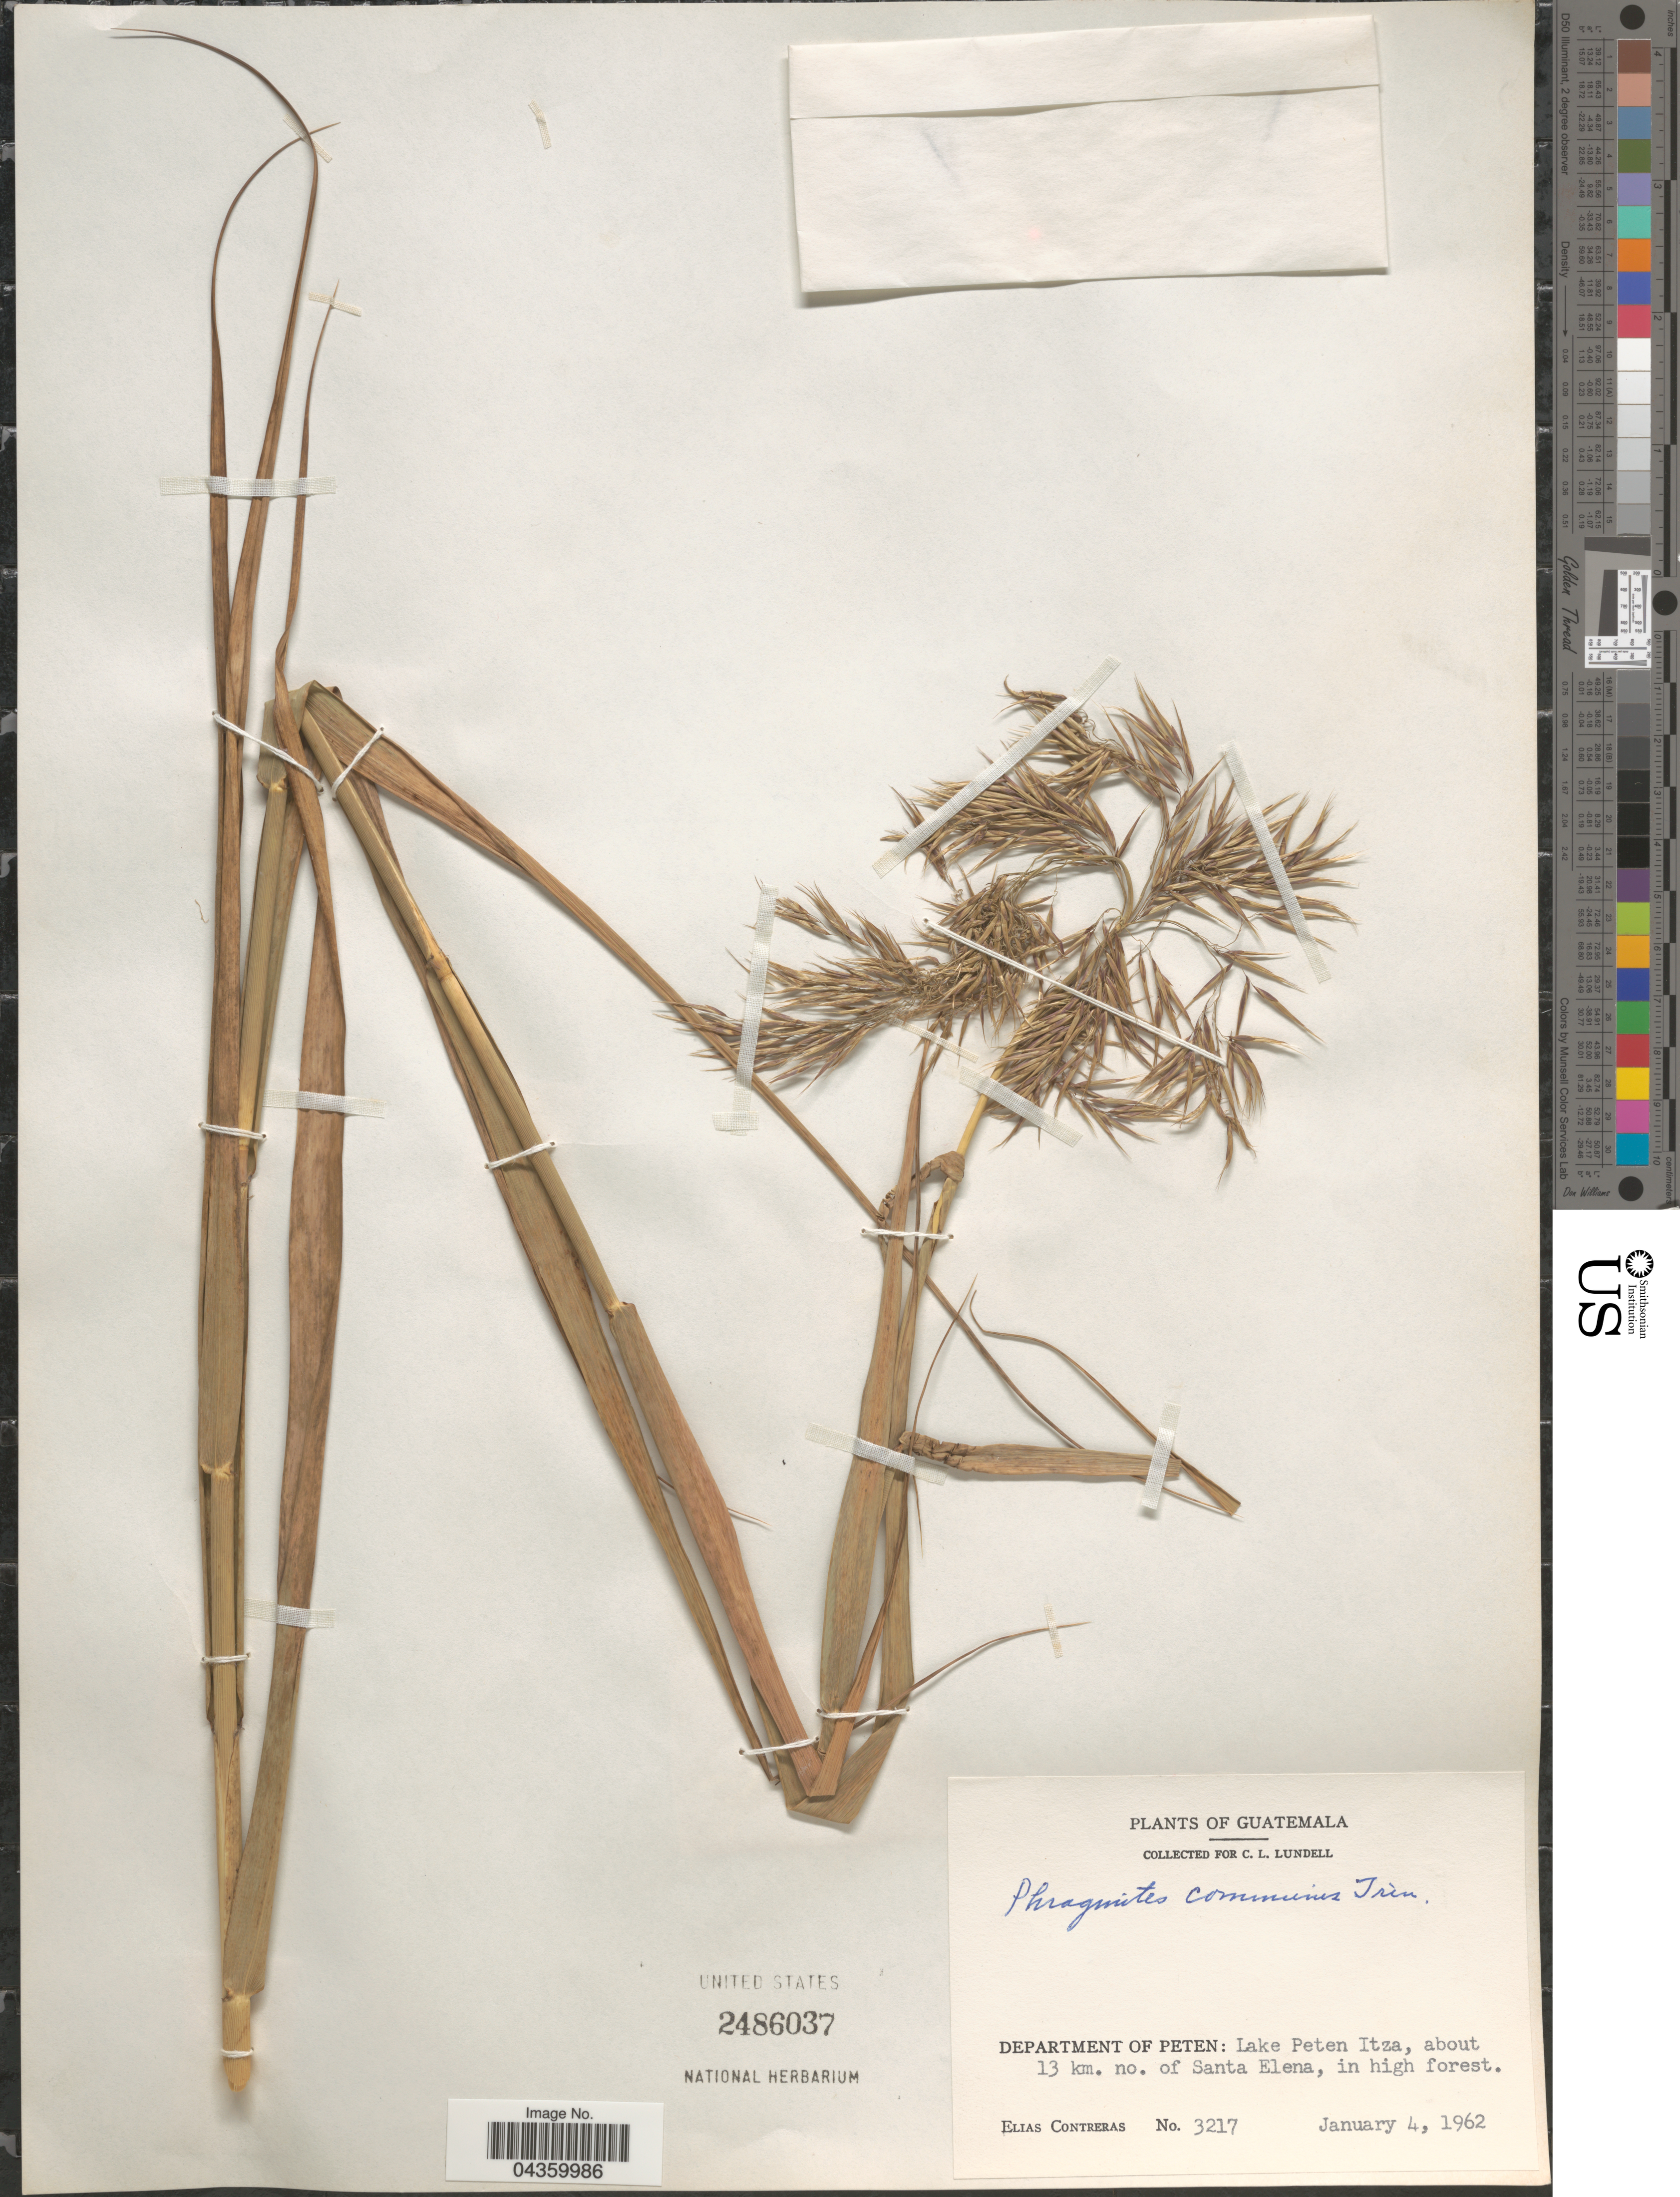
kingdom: Plantae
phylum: Tracheophyta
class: Liliopsida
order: Poales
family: Poaceae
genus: Phragmites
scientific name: Phragmites australis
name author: (Cav.) Trin. ex Steud.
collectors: E. Contreras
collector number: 3217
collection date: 1962-01-04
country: Guatemala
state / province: El Peten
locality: Department of Peten: Lake Peten Itza, about 13 km. no. of Santa Elena, in high forest.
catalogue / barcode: US 2486037